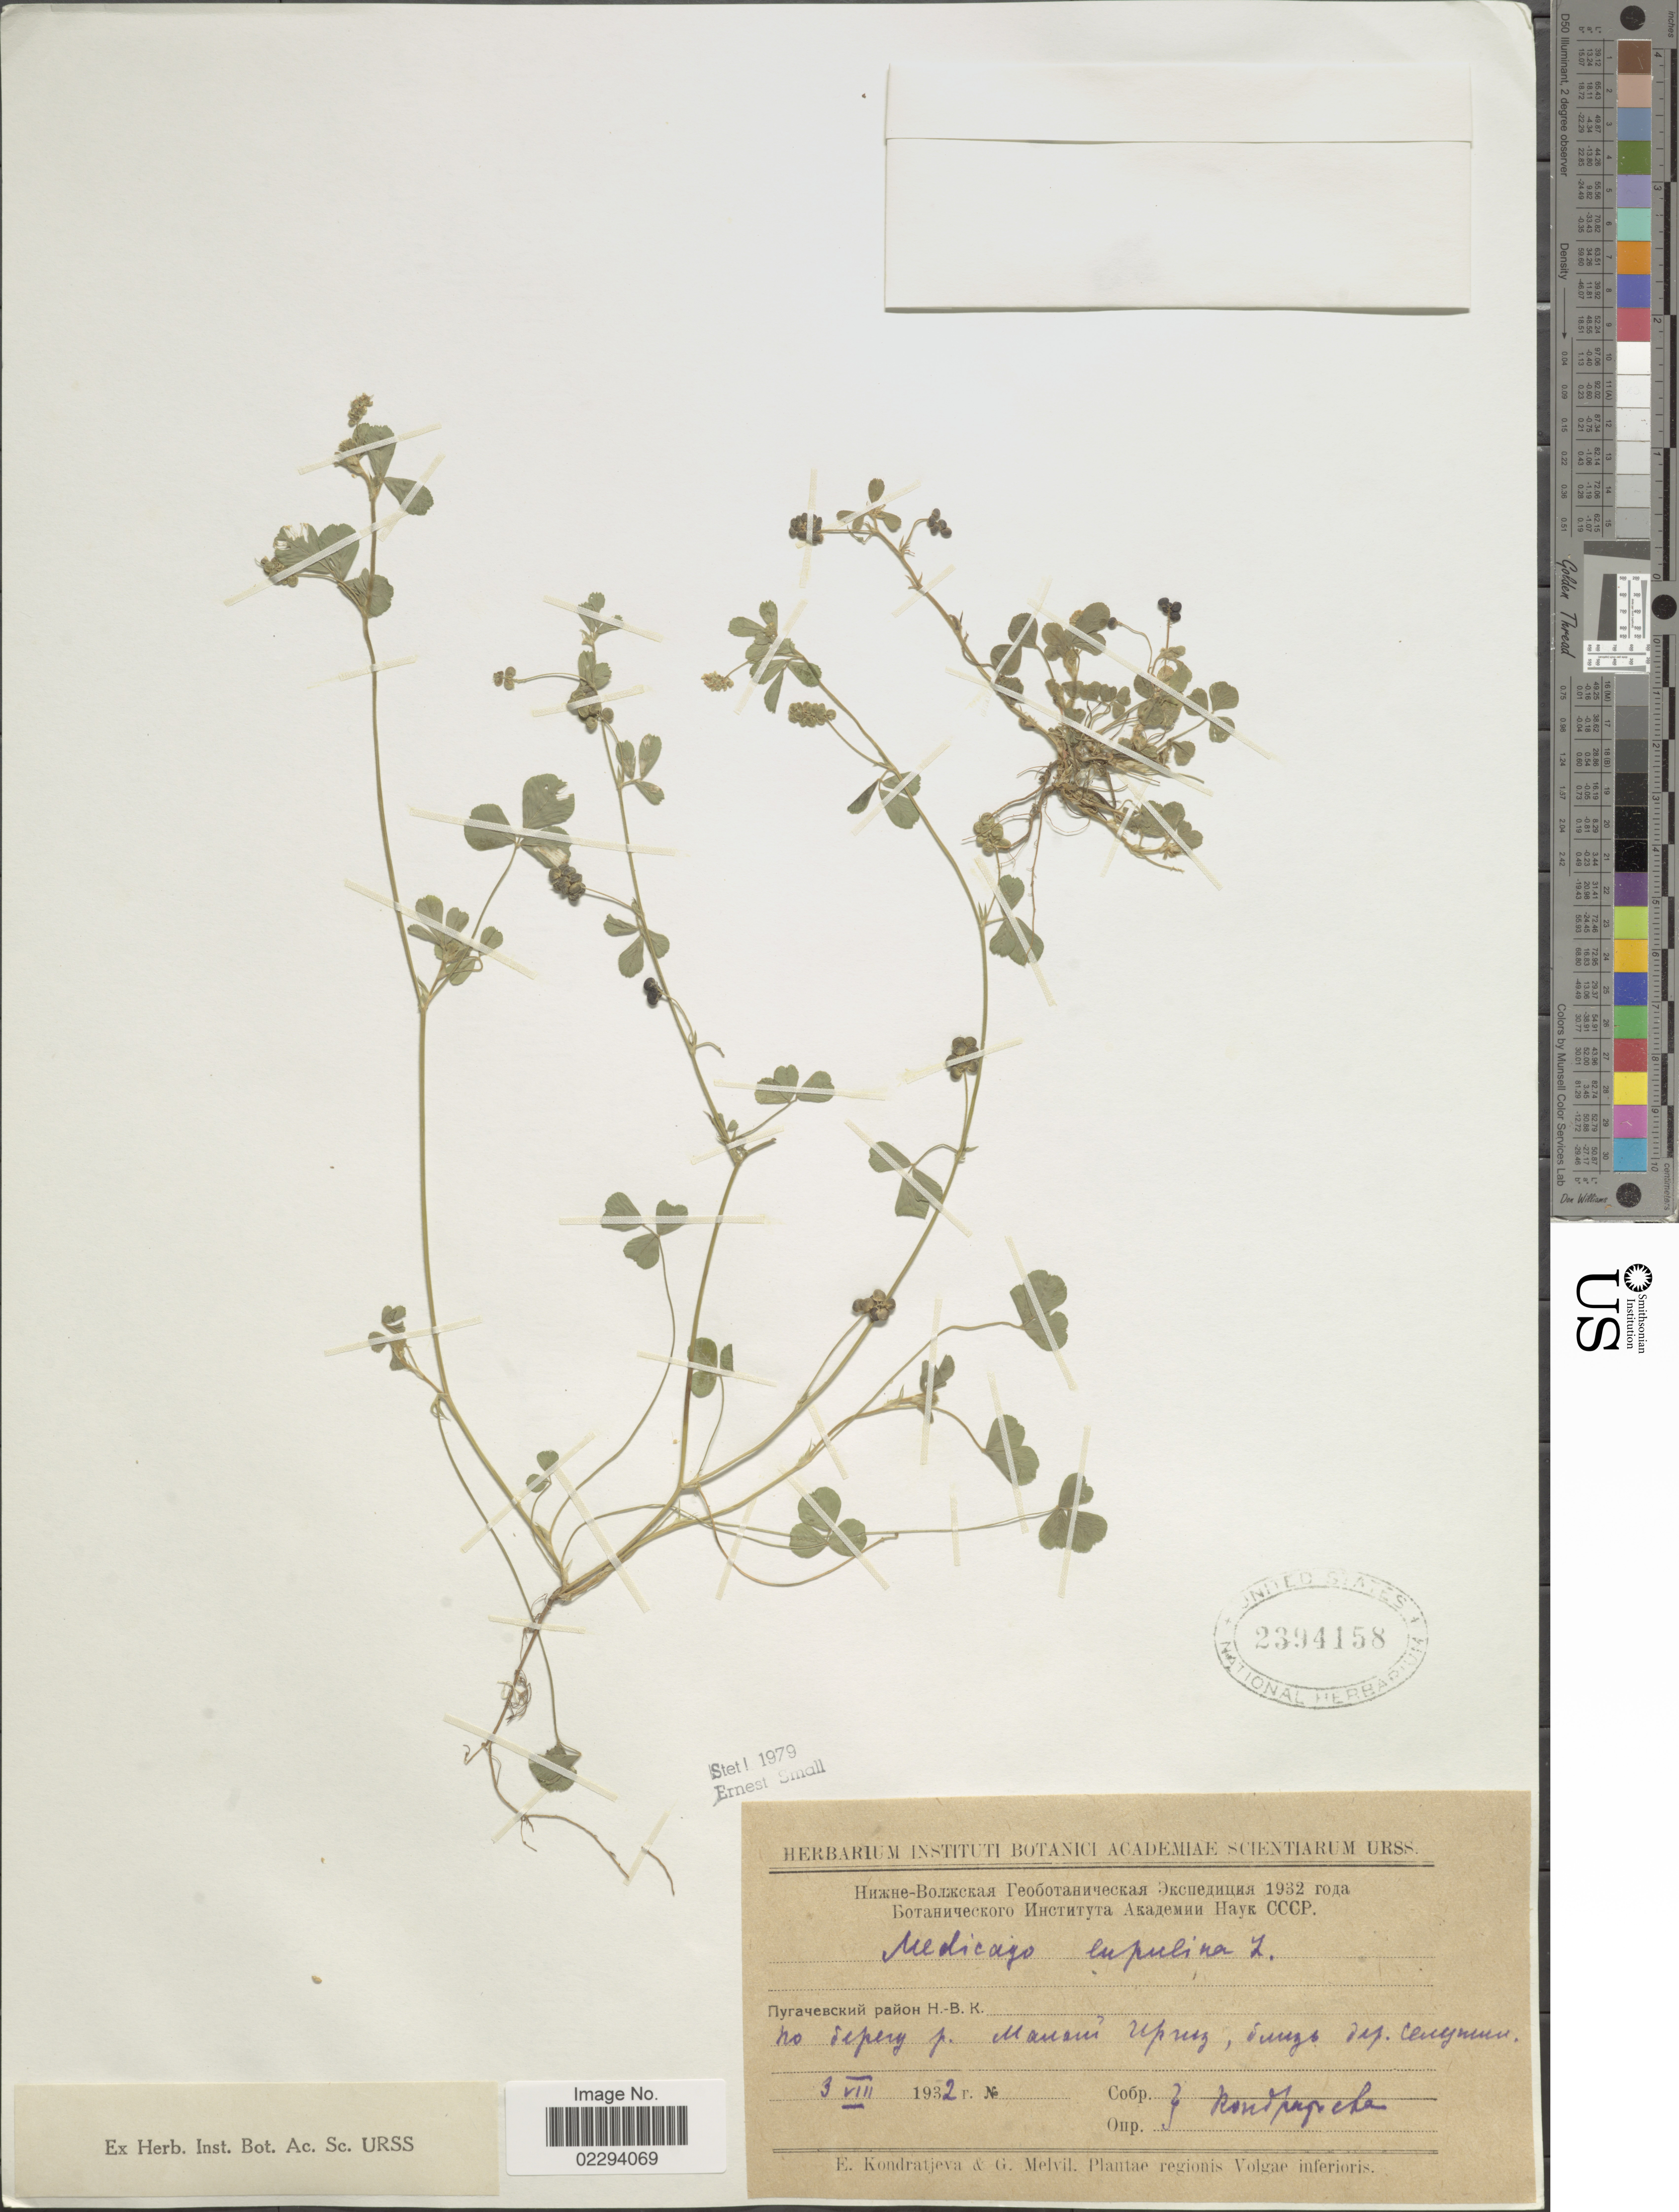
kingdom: Plantae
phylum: Tracheophyta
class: Magnoliopsida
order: Fabales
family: Fabaceae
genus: Medicago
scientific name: Medicago lupulina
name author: L.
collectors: Kondrateva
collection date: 1932-08-03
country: Russian Federation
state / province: Saratov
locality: Pugachevskiy rayon, near Semushin village, on shore of River Malyi Irgiz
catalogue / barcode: US 2394158